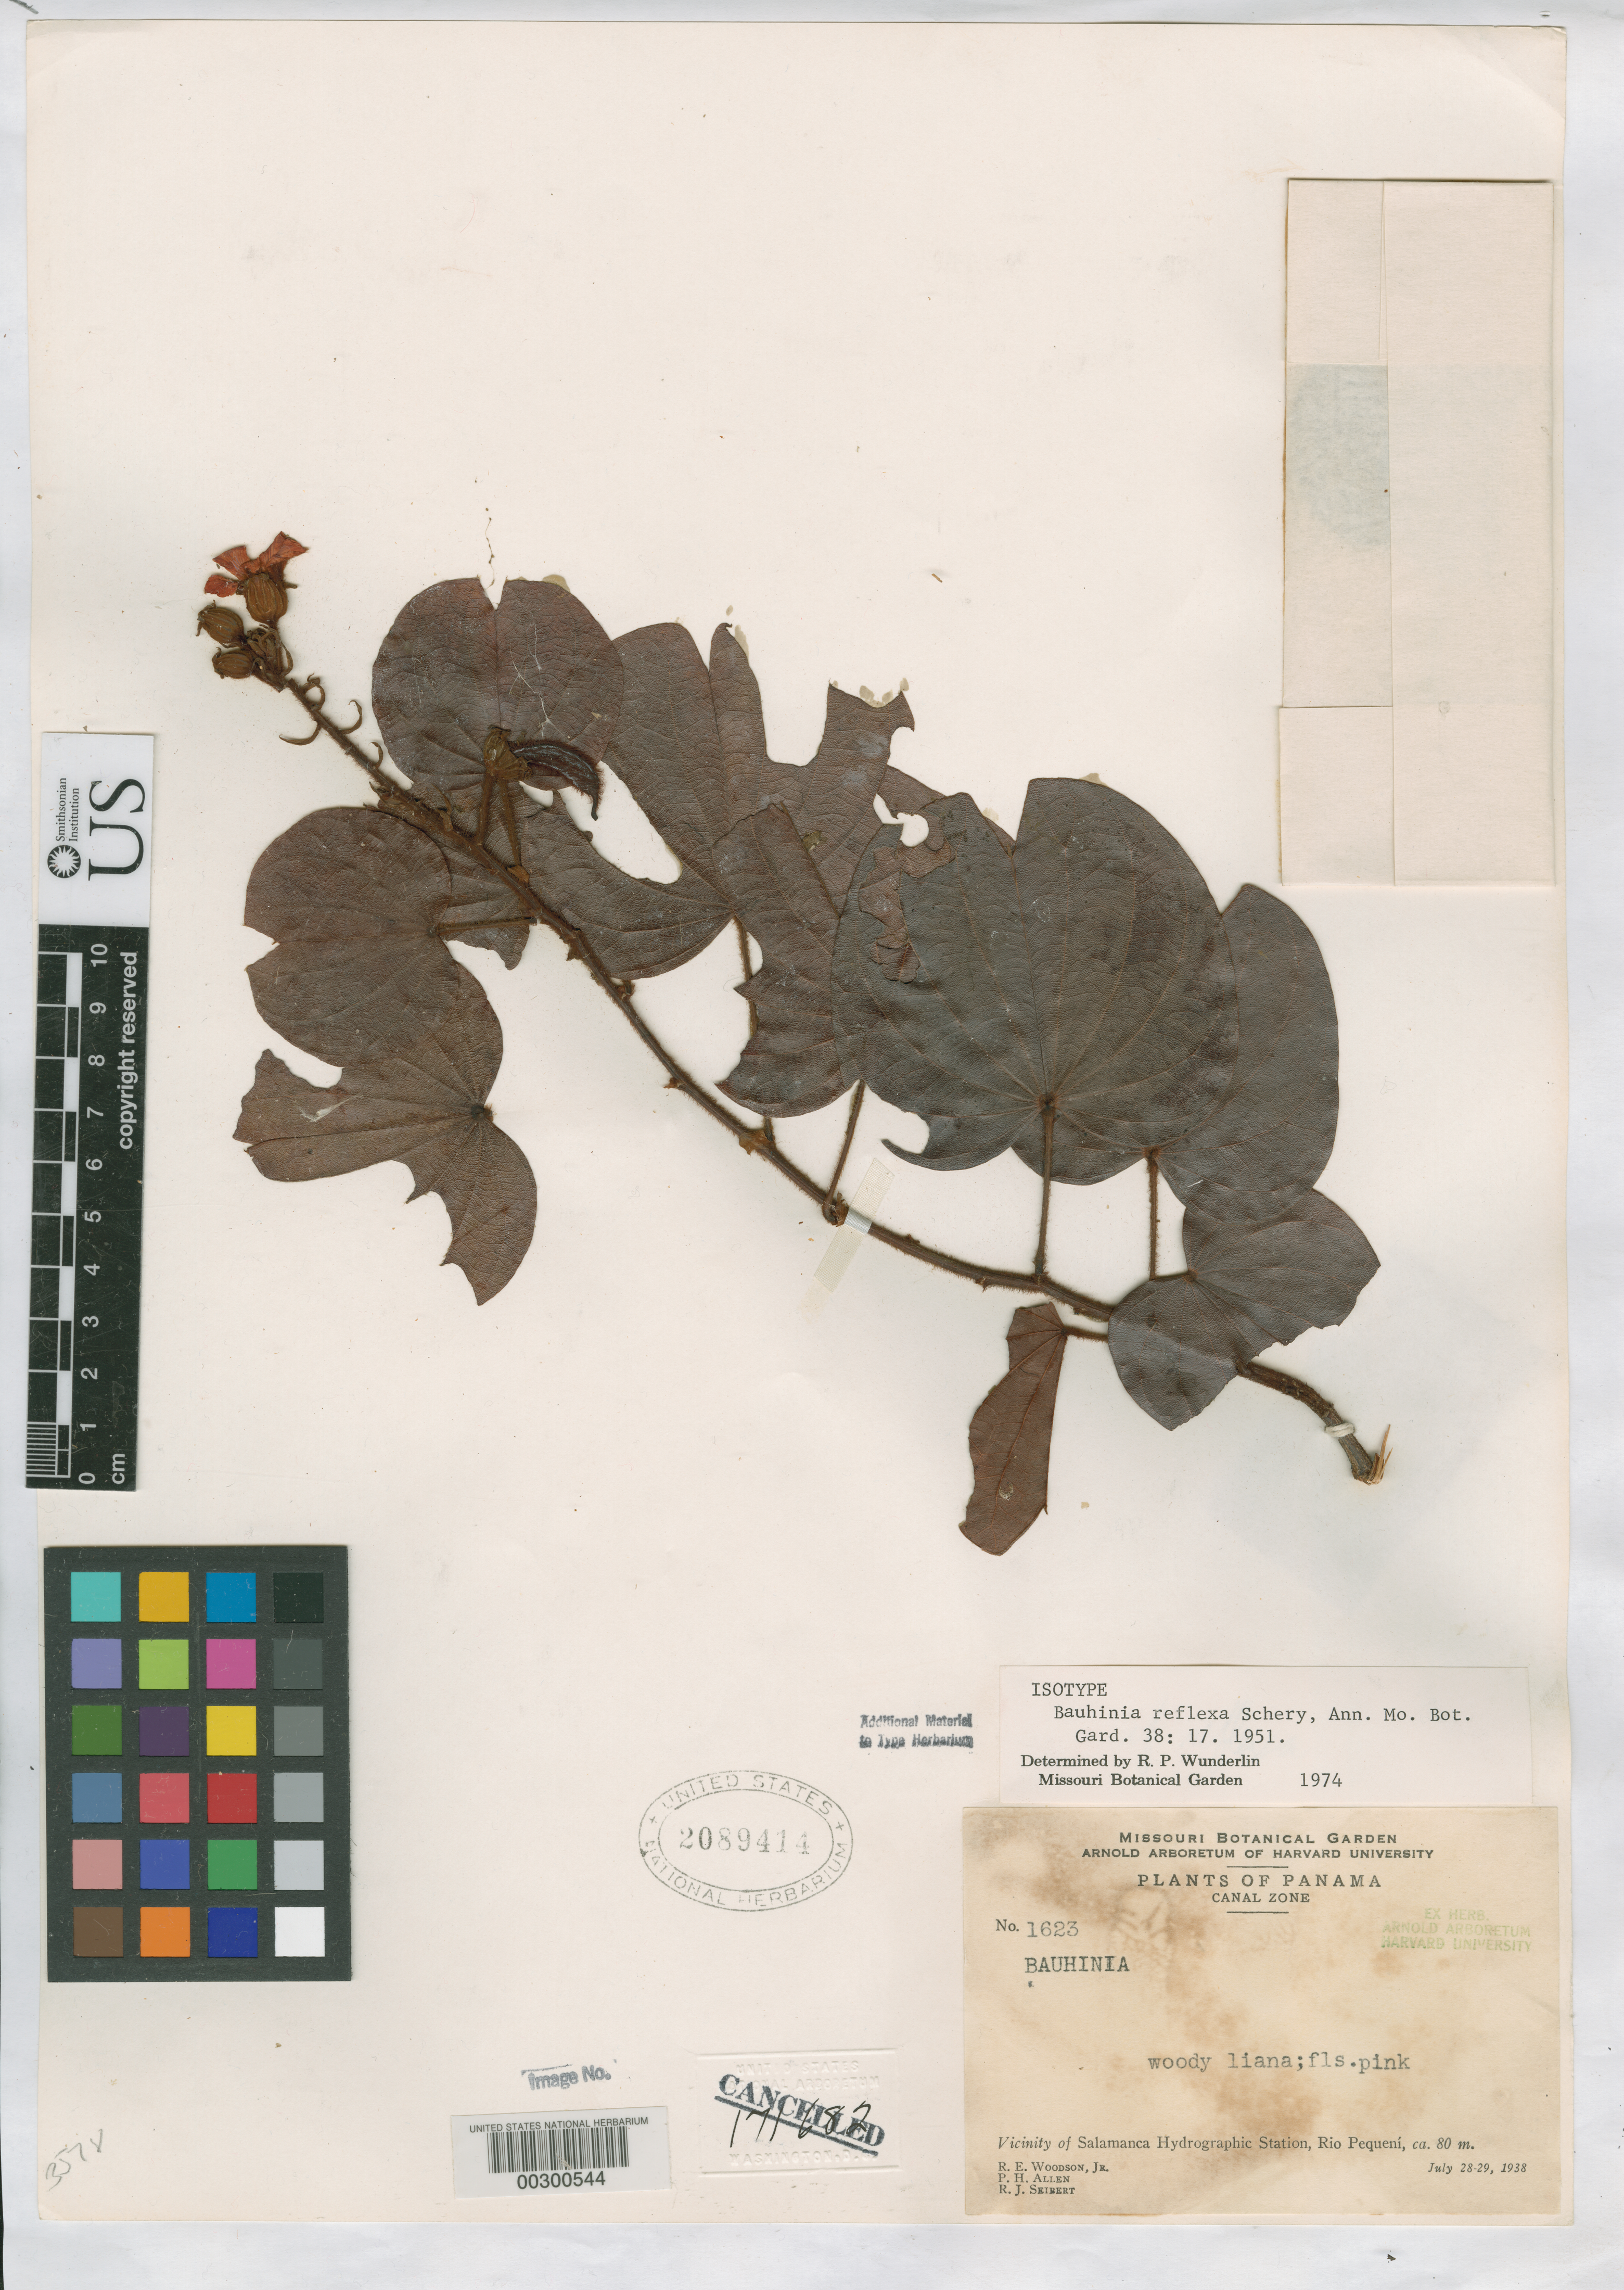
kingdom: Plantae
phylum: Tracheophyta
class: Magnoliopsida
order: Fabales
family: Fabaceae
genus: Bauhinia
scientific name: Bauhinia reflexa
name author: Schery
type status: Isotype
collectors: R. E. Woodson, P. H. Allen & R. J. Seibert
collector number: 1623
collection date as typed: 28 Jul 1938 to 29 Jul 1938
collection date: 1938-07-28/1938-07-29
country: Panama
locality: Vicinity of Salamanca Hydrographic Station, Rio Pequeni.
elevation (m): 80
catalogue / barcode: US 2089414